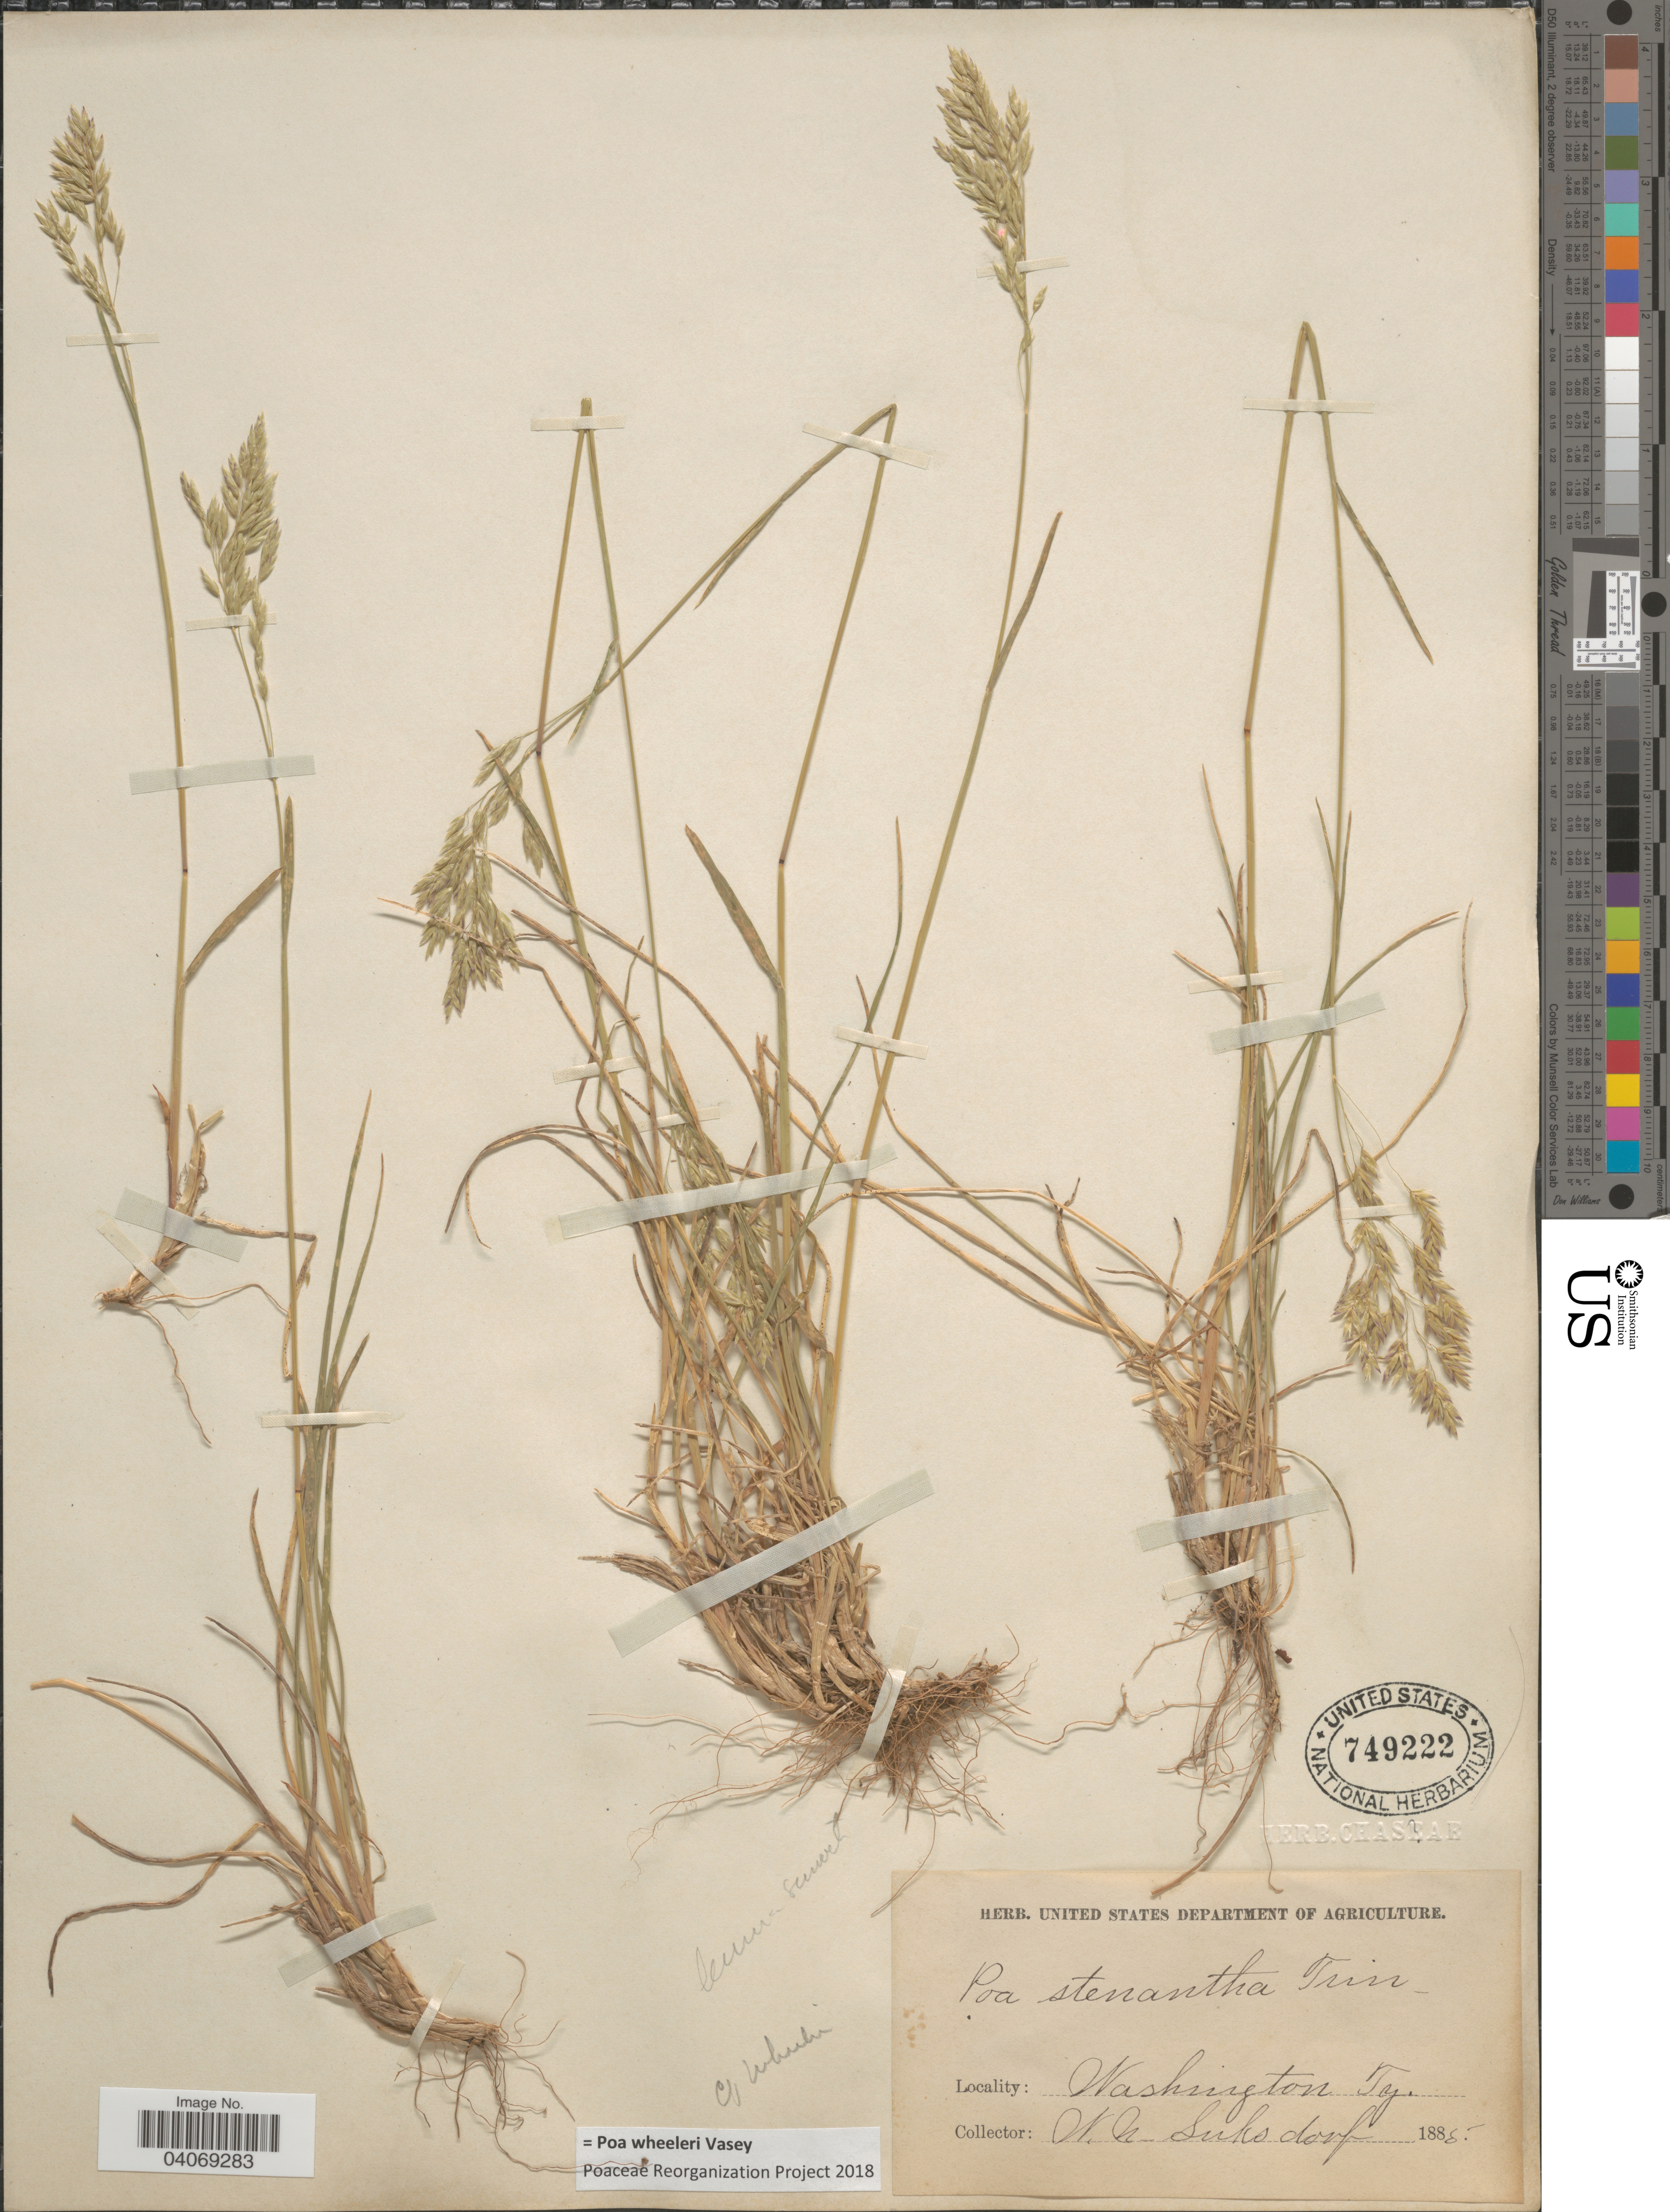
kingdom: Plantae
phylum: Tracheophyta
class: Liliopsida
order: Poales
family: Poaceae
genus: Poa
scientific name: Poa wheeleri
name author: Vasey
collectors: W. N. Suksdorf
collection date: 1885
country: United States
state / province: Washington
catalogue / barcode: US 749222